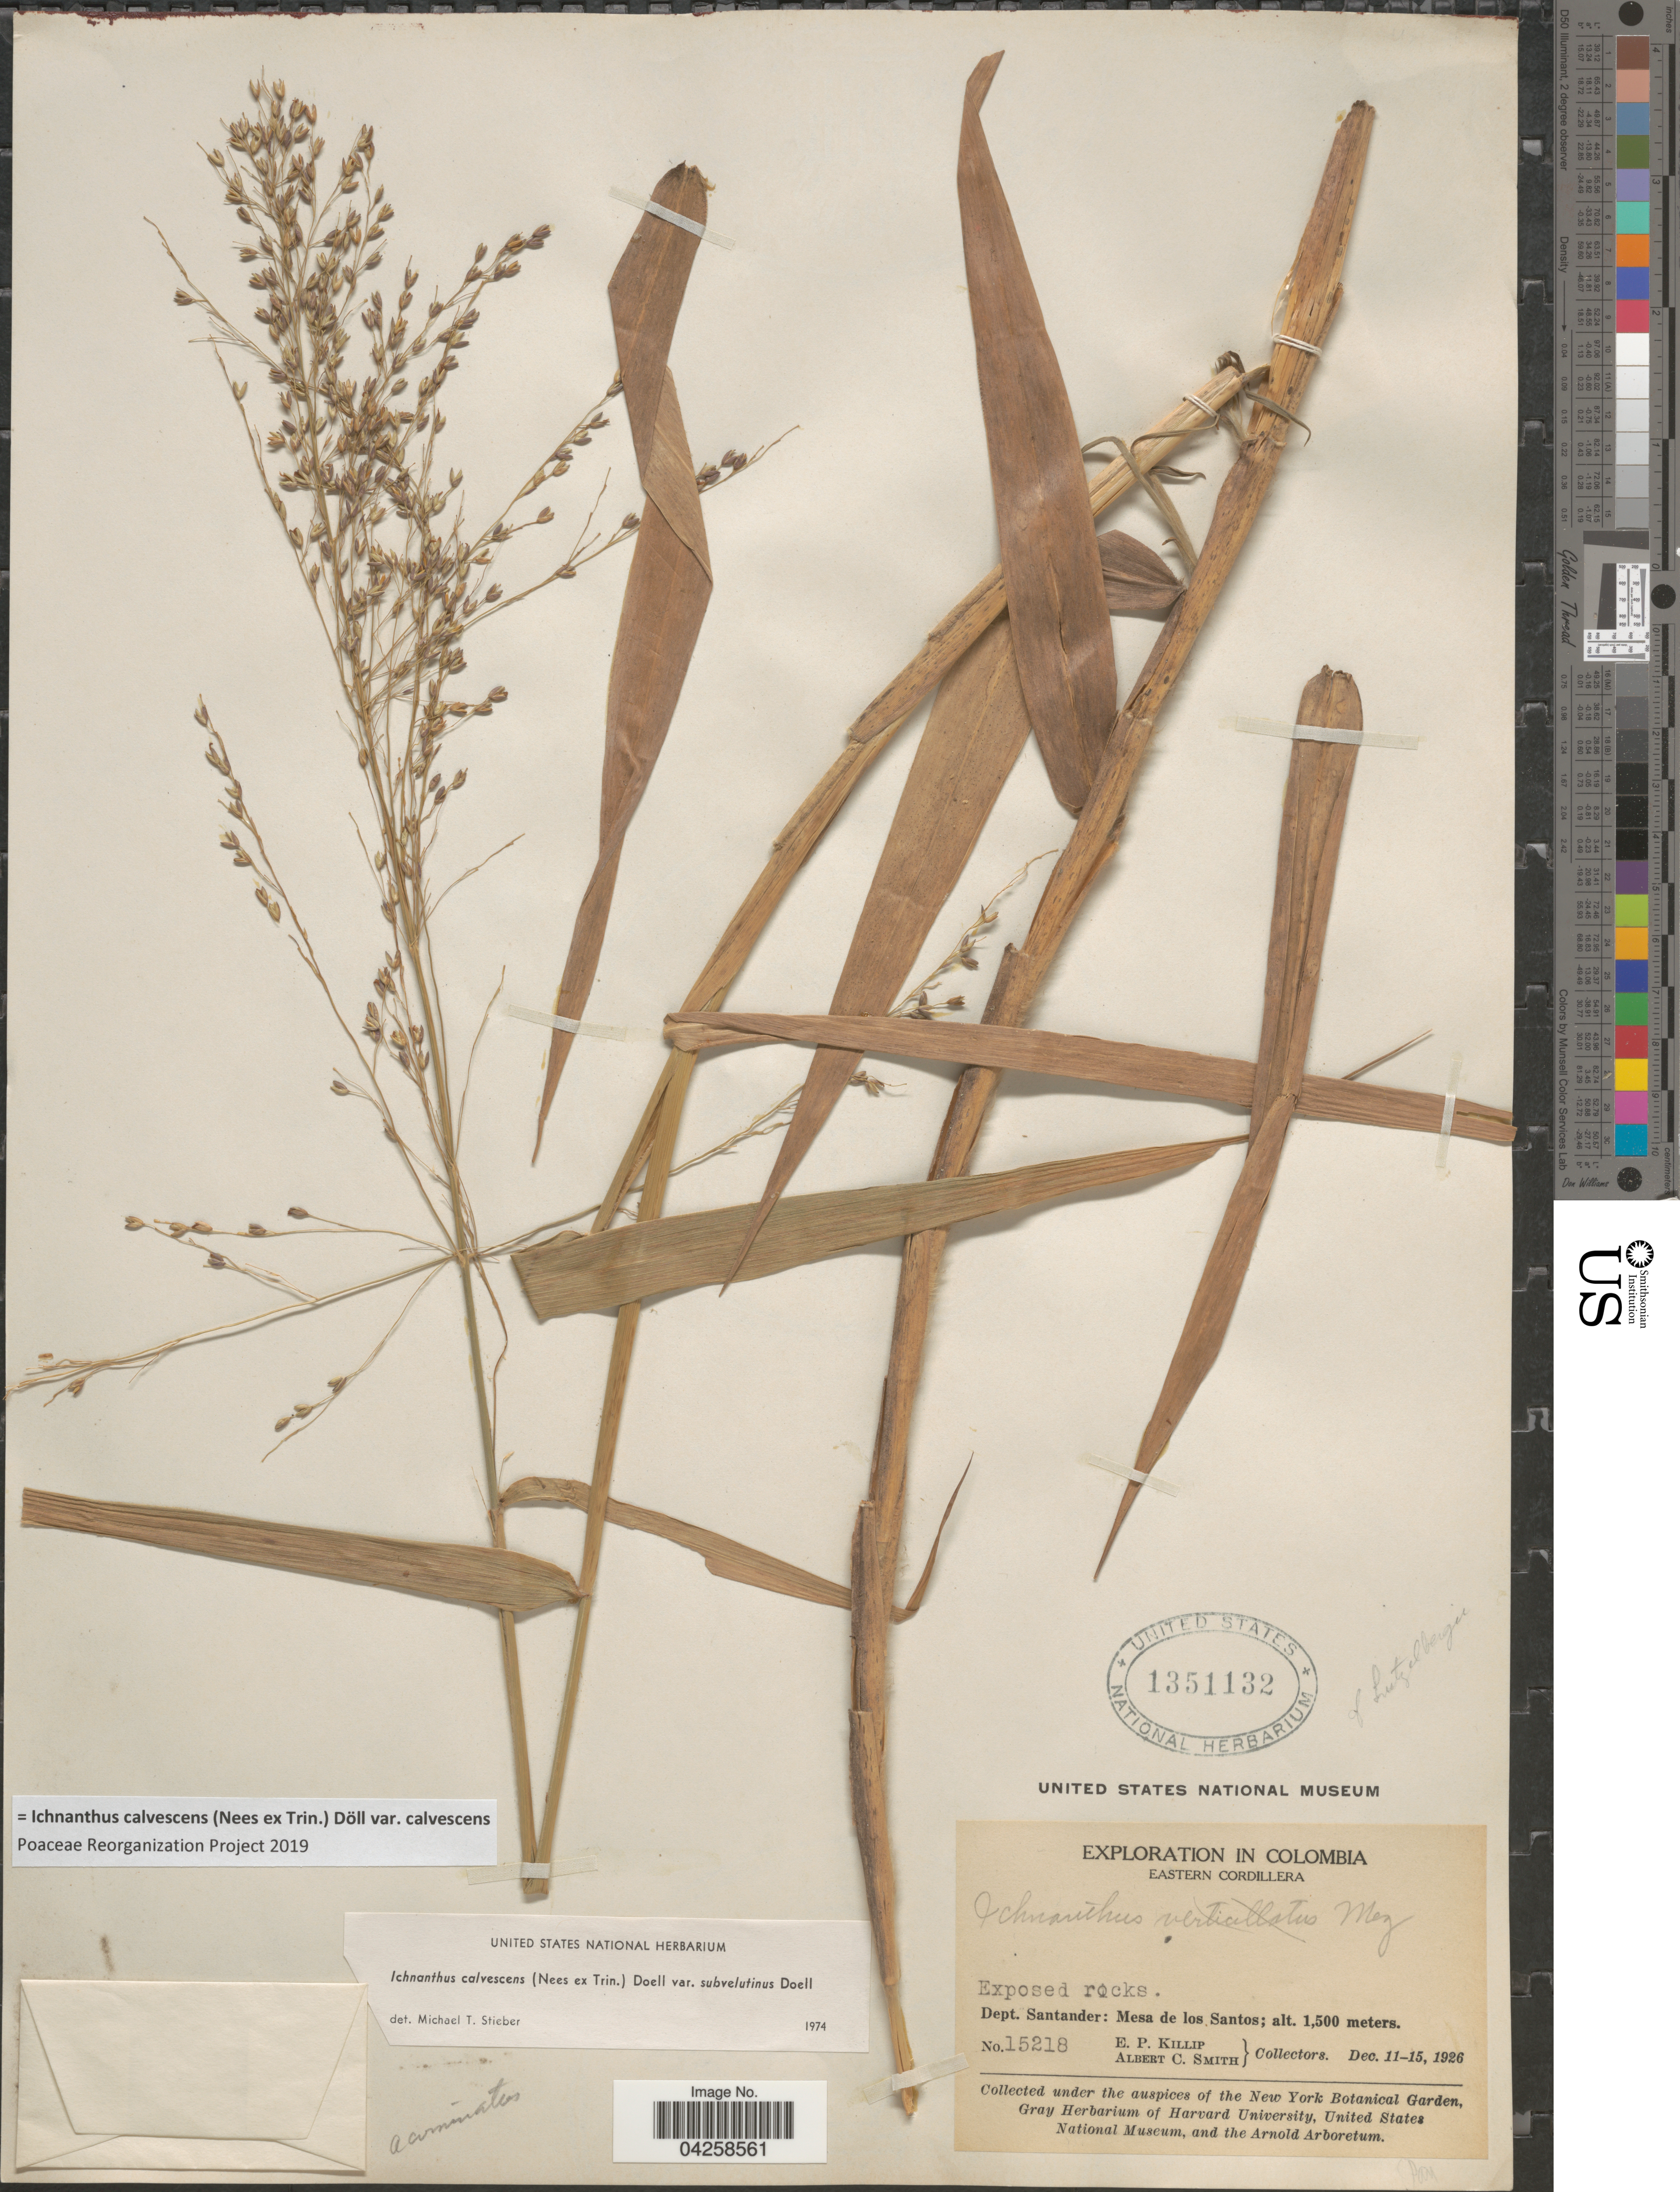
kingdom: Plantae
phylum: Tracheophyta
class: Liliopsida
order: Poales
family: Poaceae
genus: Ichnanthus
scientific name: Ichnanthus calvescens var. calvescens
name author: (Nees ex Trin.) Döll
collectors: E. P. Killip & A. C. Smith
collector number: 15218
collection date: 1926-12-11/1926-12-15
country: Colombia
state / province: Santander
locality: Exploration in Colombia. Eastern Cordillera. Exposed rocks. Dept. Santander: Mesa de los Santos.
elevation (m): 1500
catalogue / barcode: US 1351132